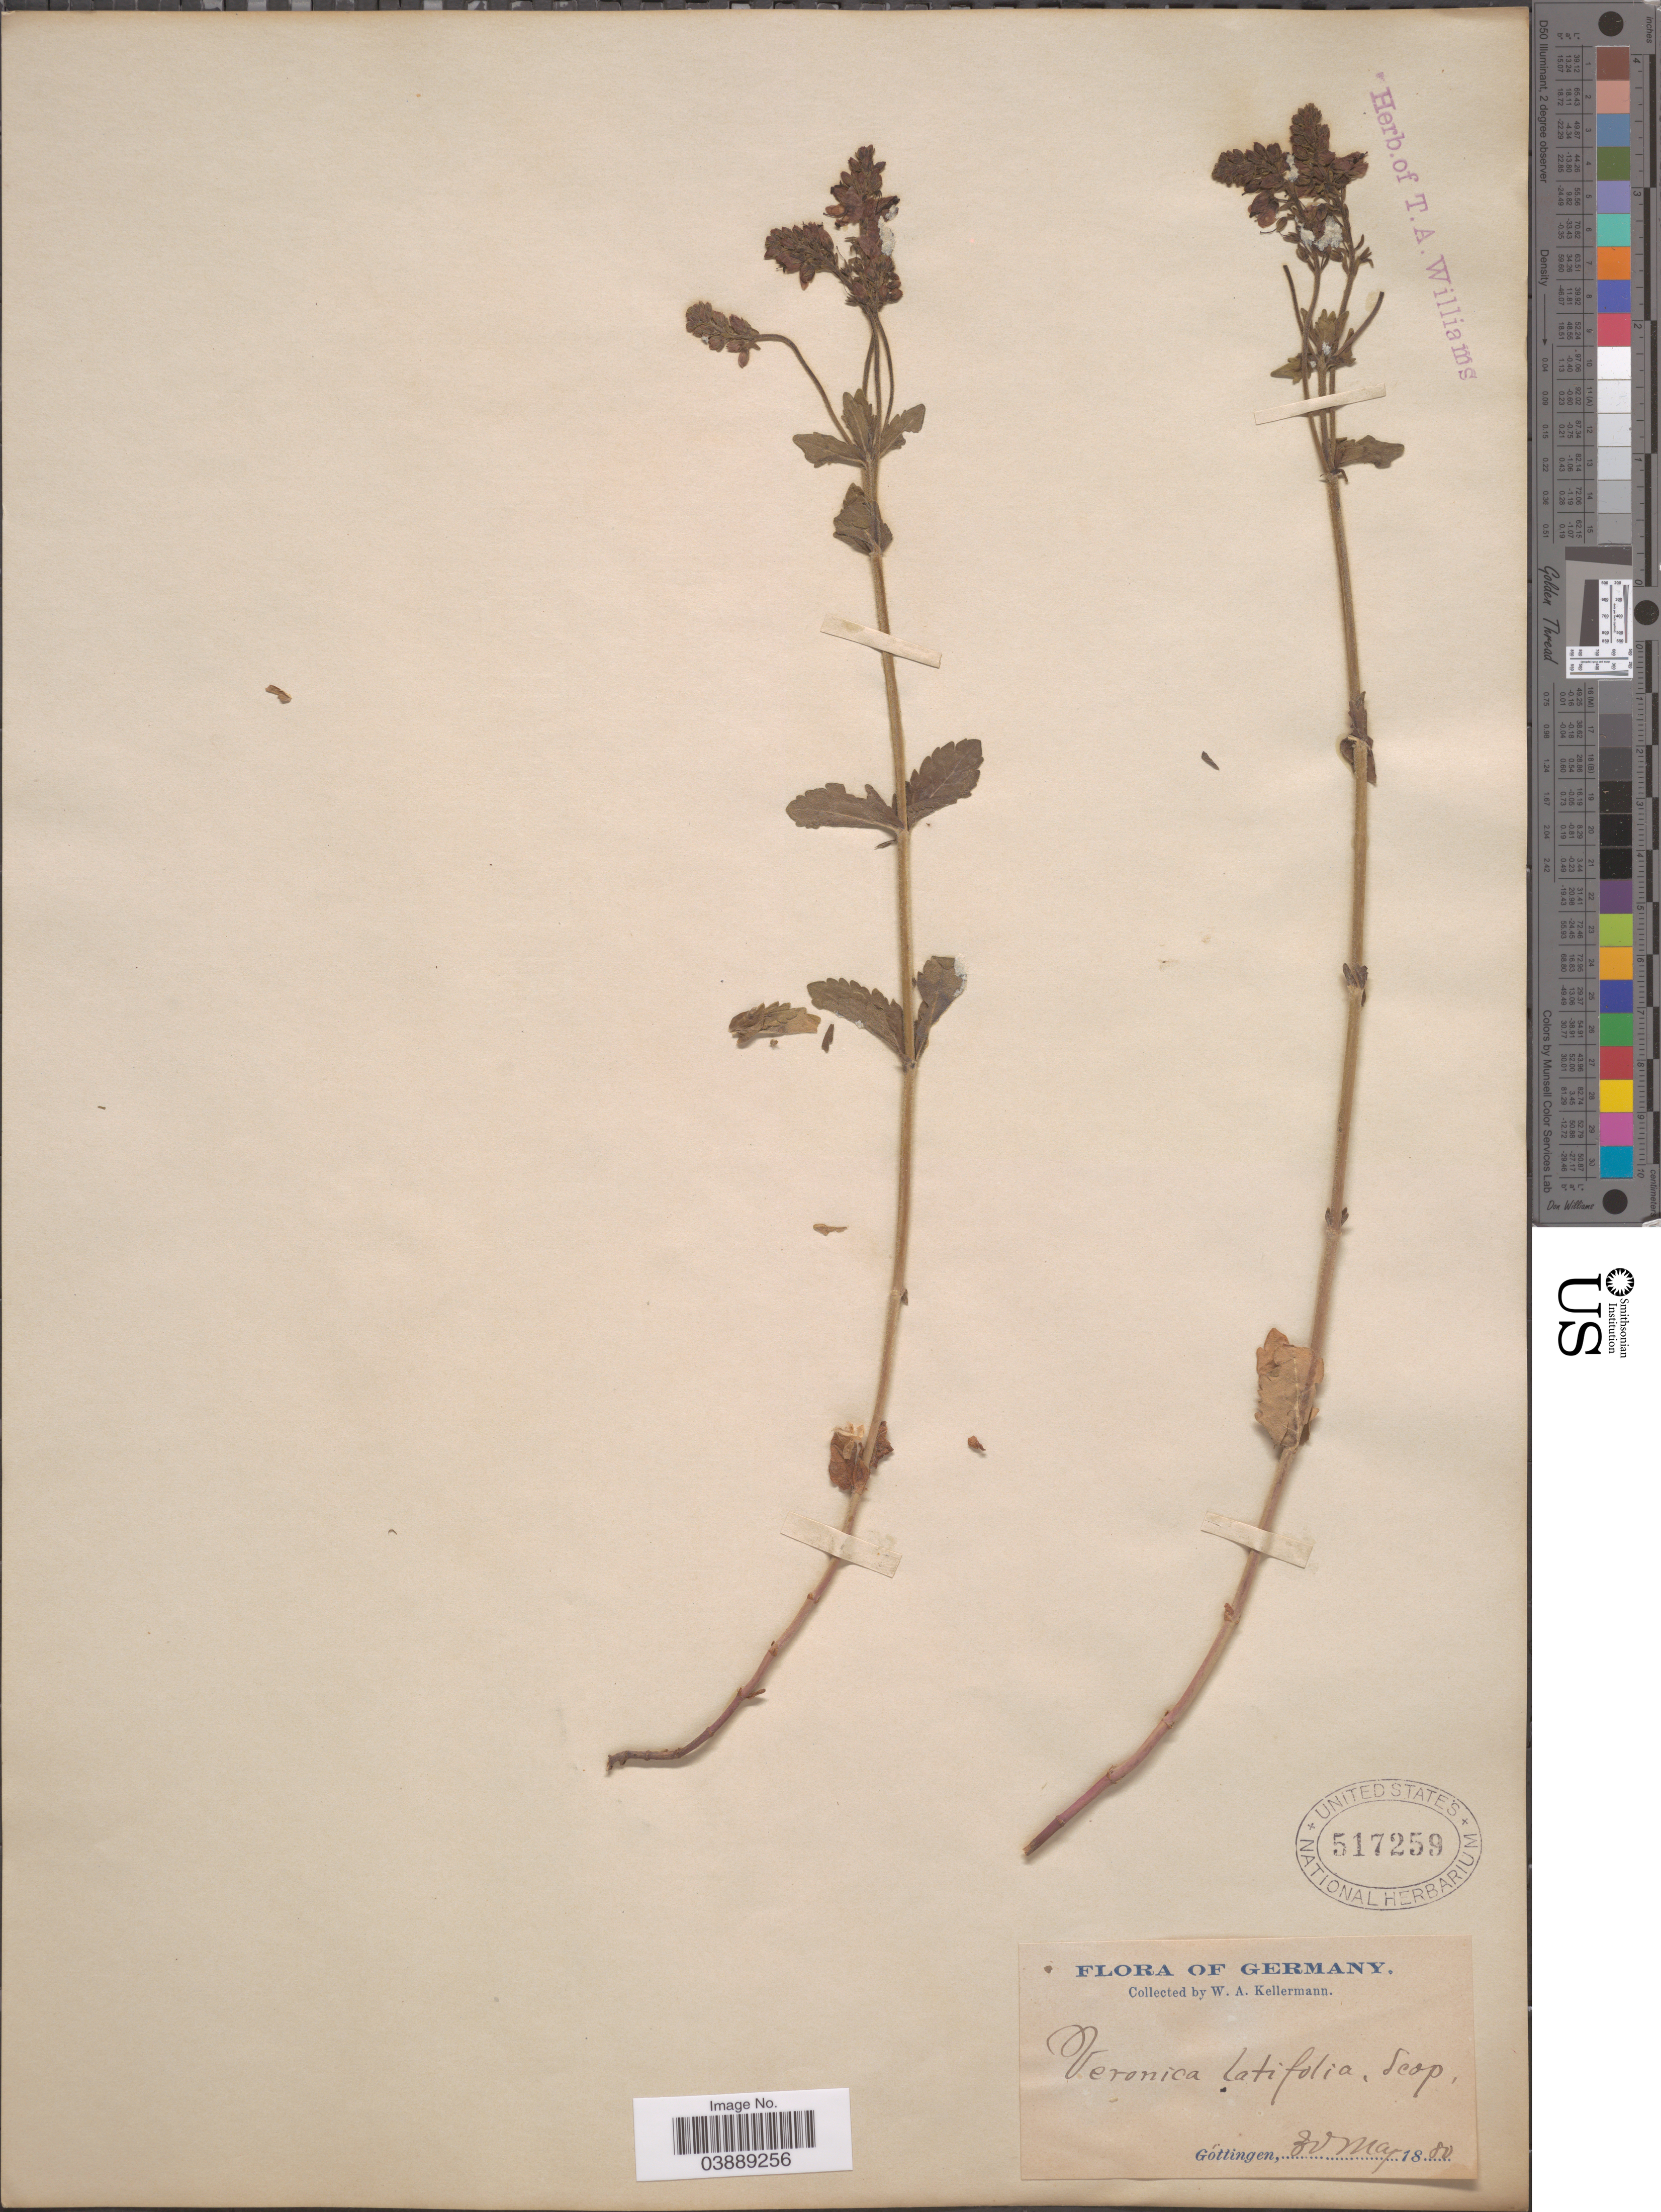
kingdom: Plantae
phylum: Tracheophyta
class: Magnoliopsida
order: Lamiales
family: Plantaginaceae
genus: Veronica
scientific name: Veronica latifolia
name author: L.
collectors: W. A. Kellermann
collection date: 1880-05-30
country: Germany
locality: Gottingen.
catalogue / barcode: US 517259